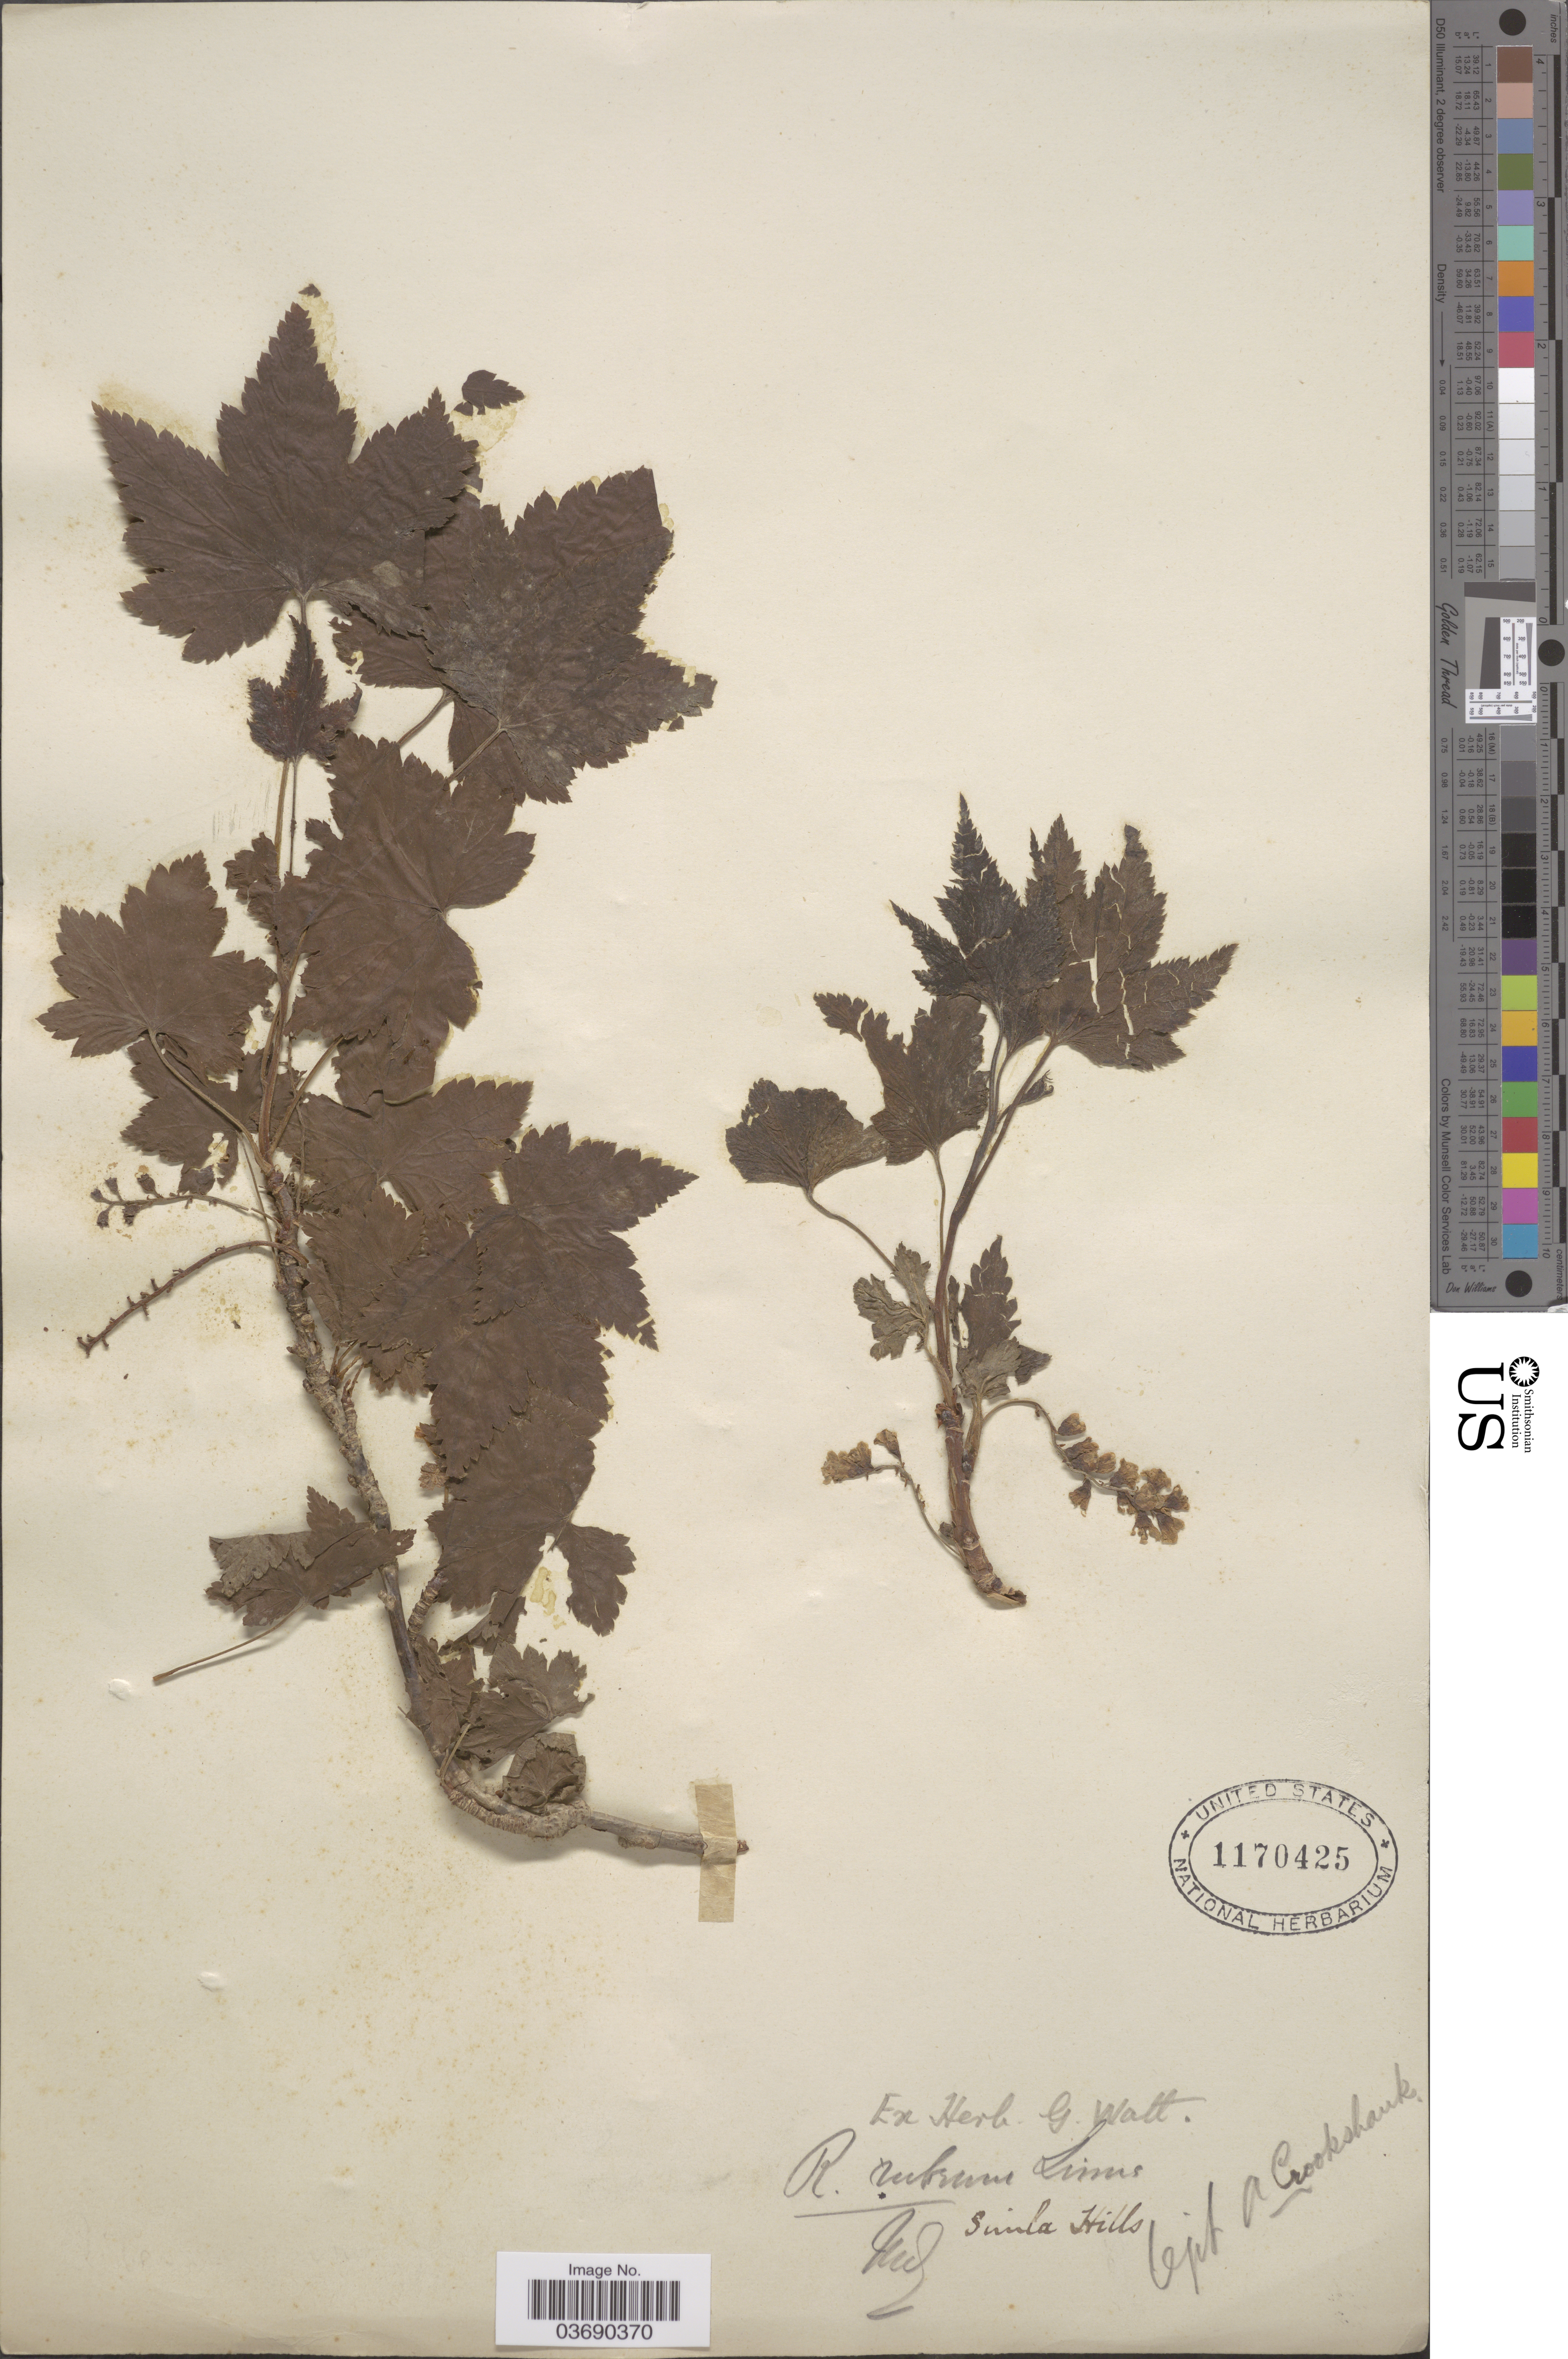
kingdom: Plantae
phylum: Tracheophyta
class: Magnoliopsida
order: Saxifragales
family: Grossulariaceae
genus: Ribes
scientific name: Ribes rubrum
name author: L.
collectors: A. Crookshank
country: India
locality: Simla Hills.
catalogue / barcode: US 1170425